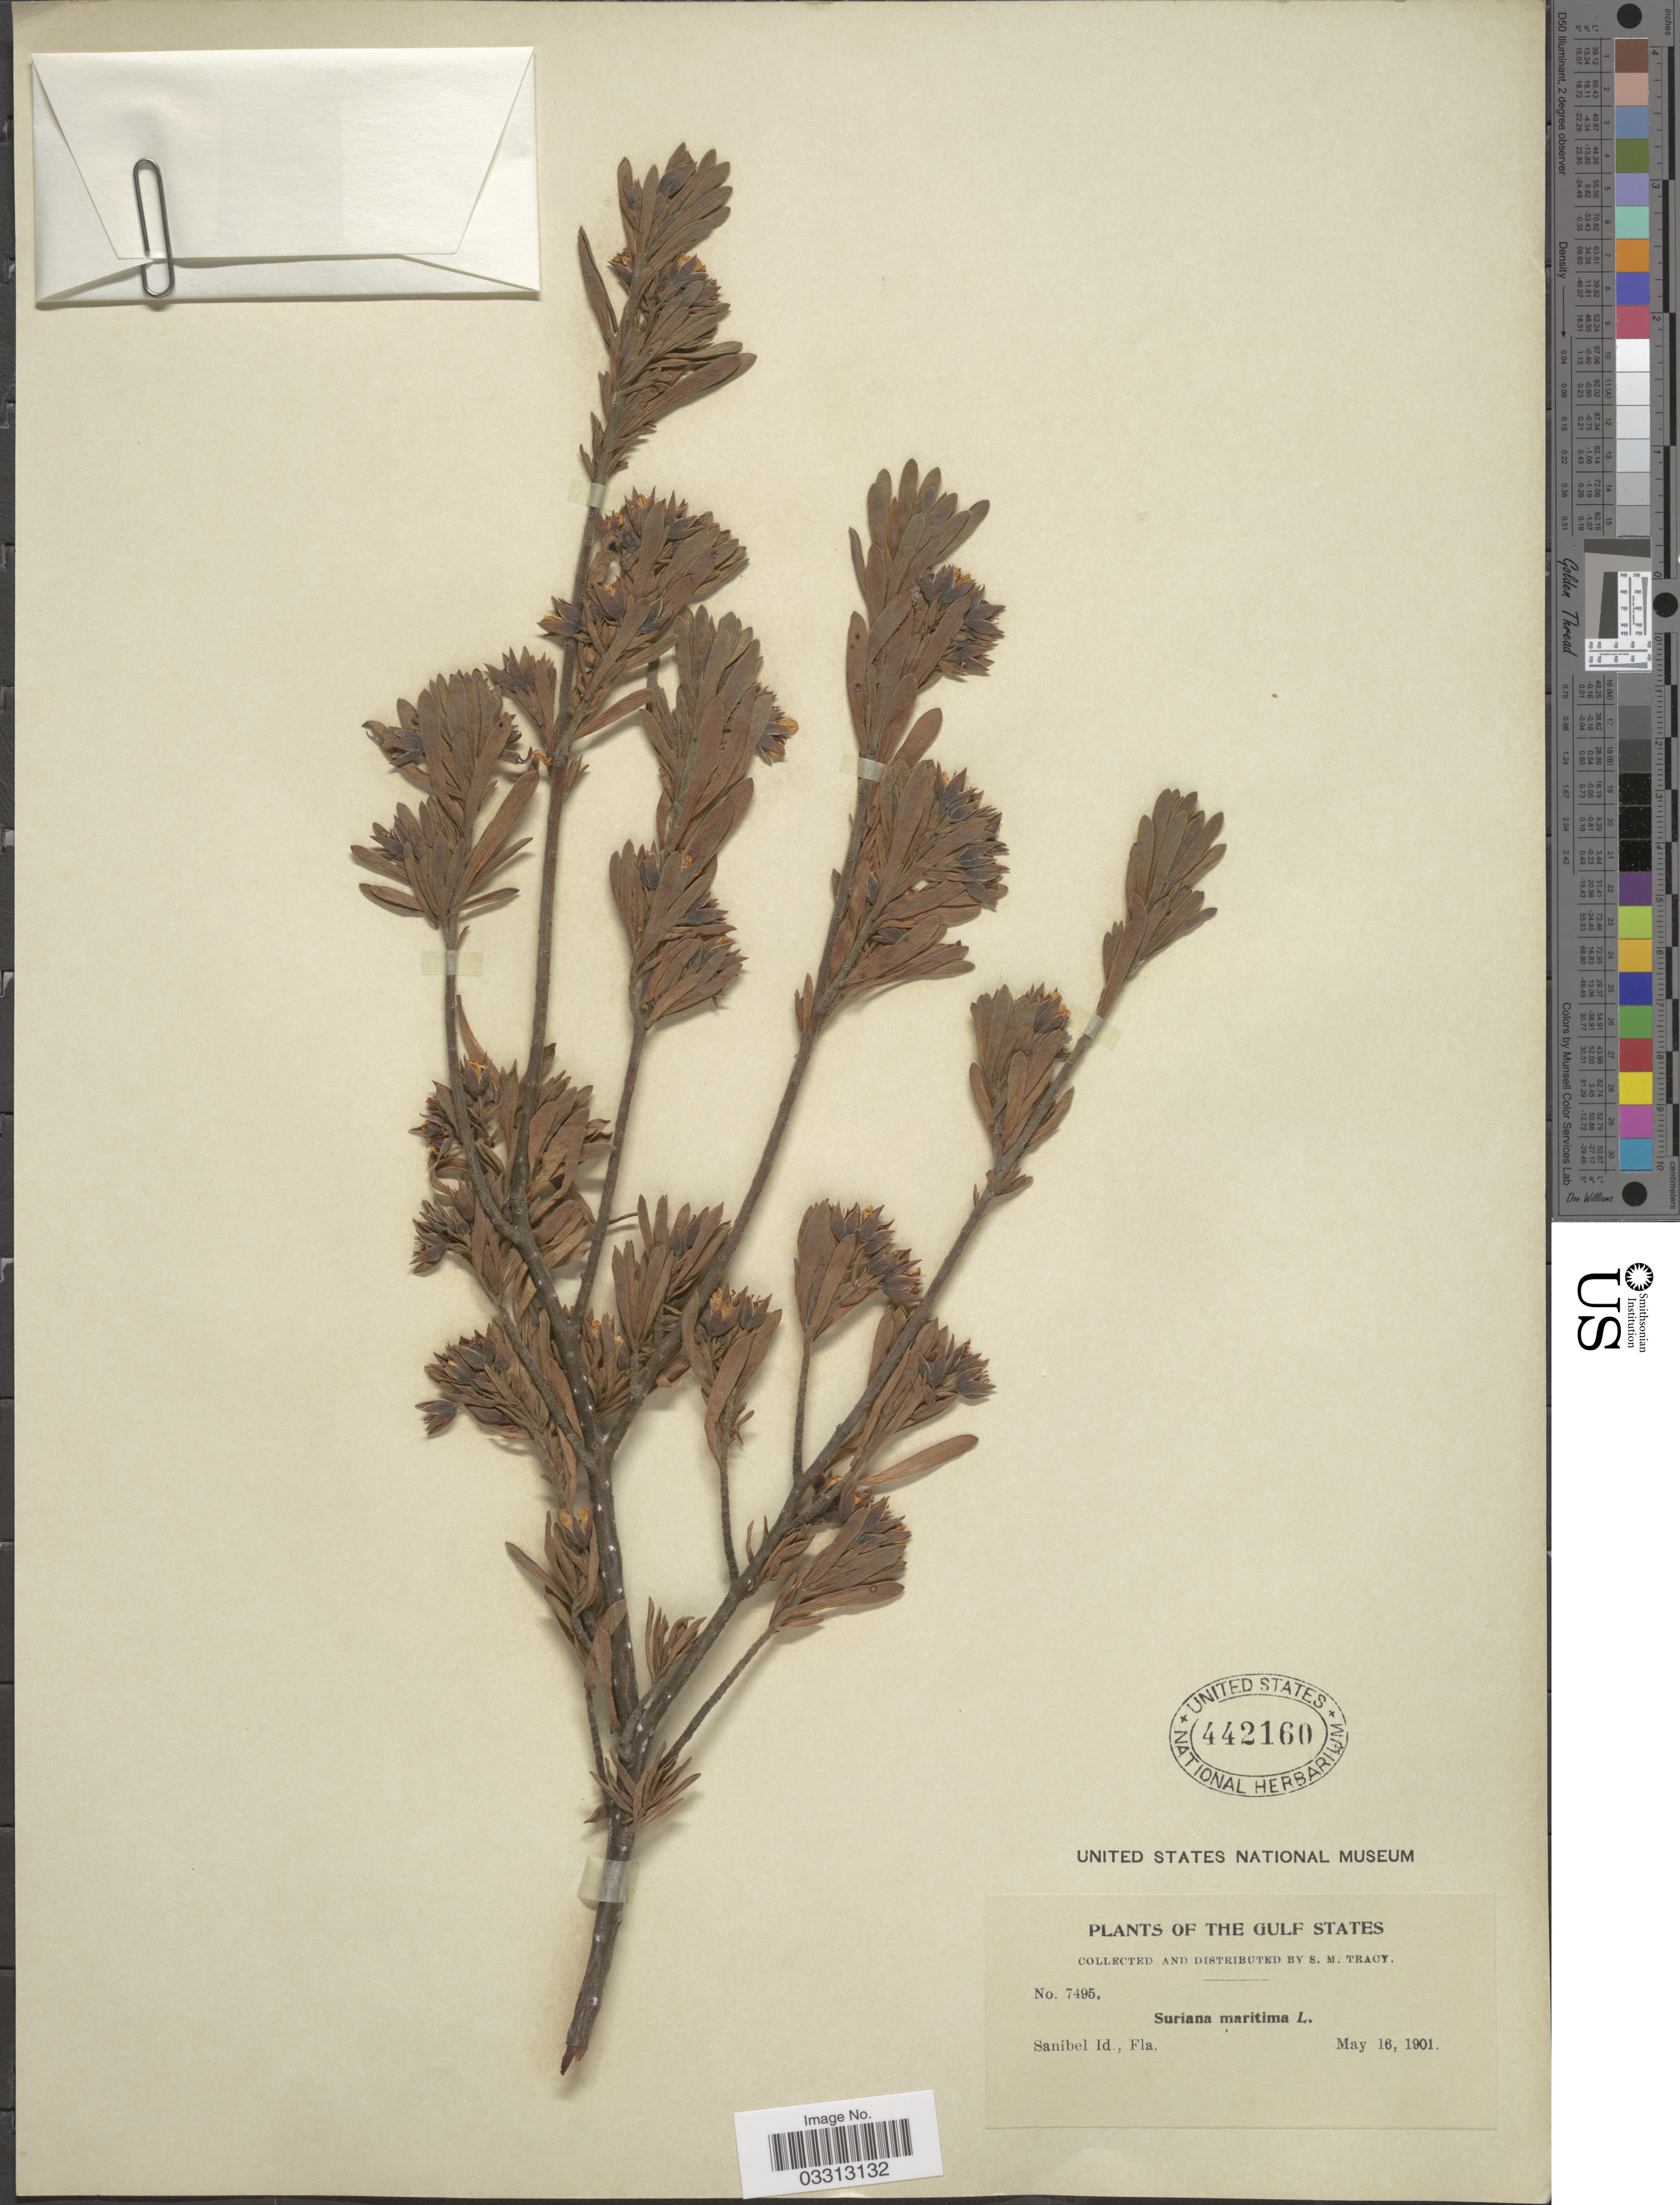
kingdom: Plantae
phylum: Tracheophyta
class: Magnoliopsida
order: Fabales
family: Surianaceae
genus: Suriana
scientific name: Suriana maritima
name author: L.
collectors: S. M. Tracy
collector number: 7495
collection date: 1901-05-16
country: United States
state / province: Florida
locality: The Gulf States. Sanibel Id., Fla.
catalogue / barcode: US 442160